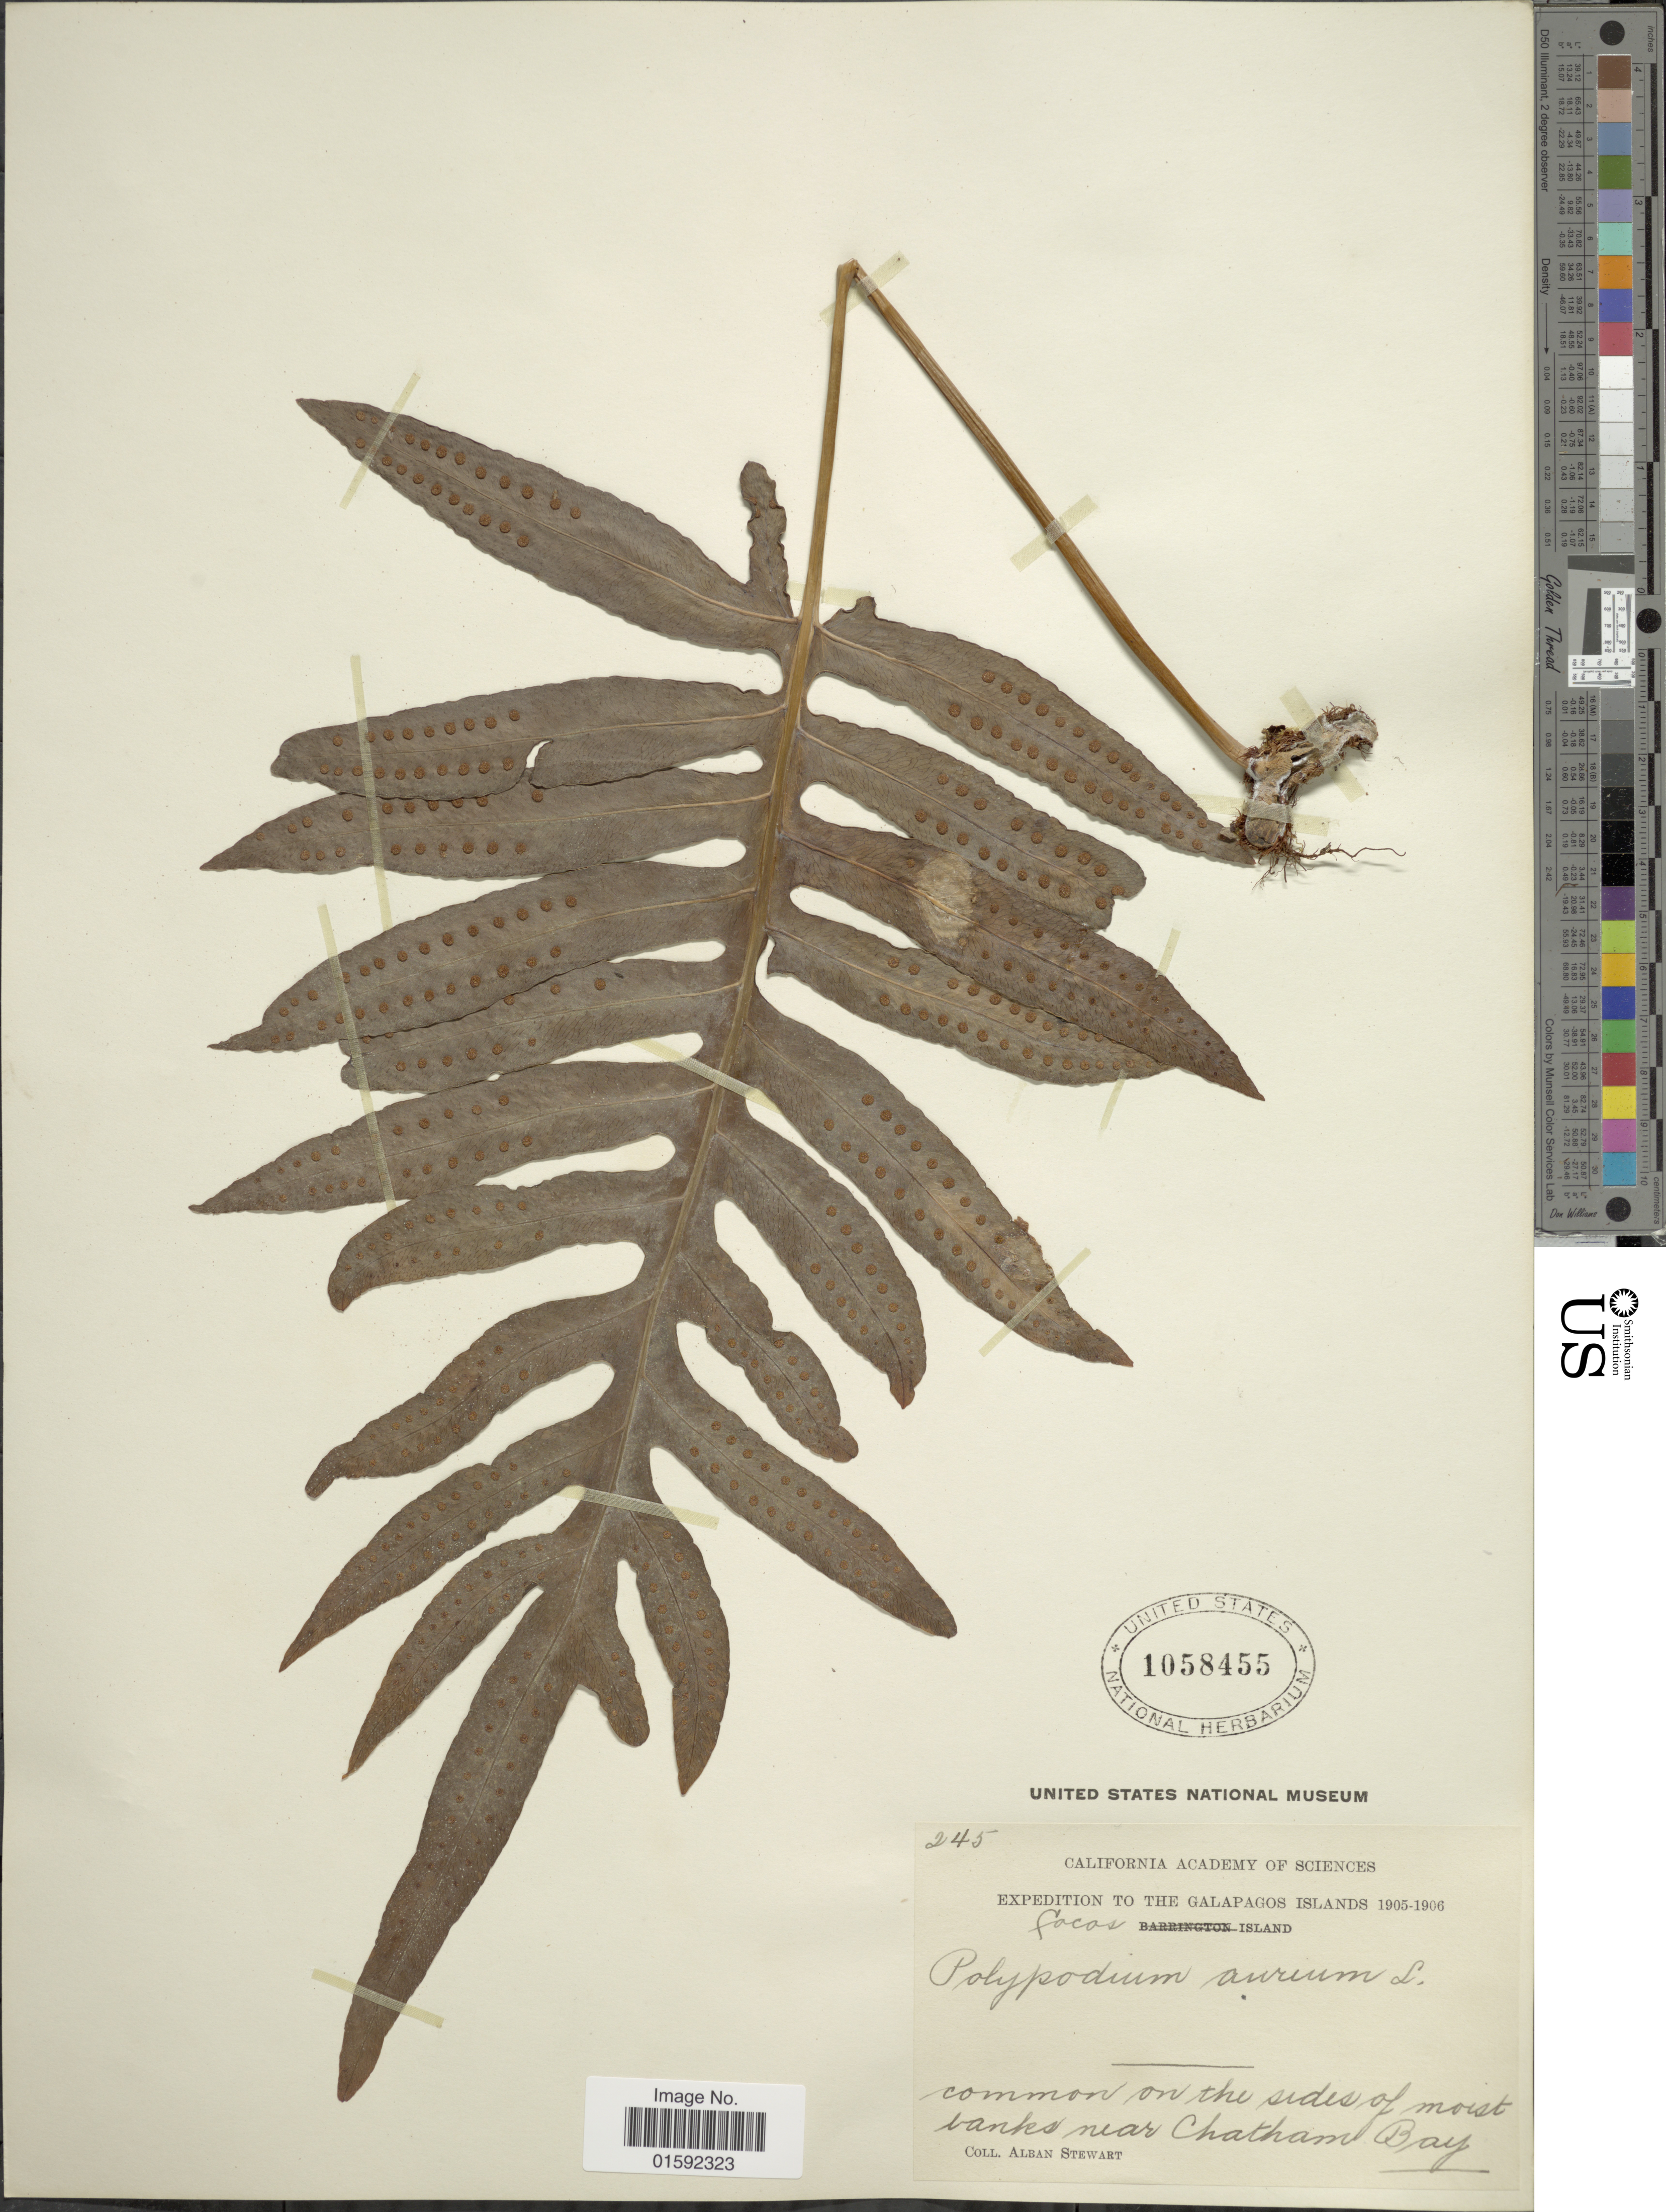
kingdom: Plantae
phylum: Tracheophyta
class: Polypodiopsida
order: Polypodiales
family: Polypodiaceae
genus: Phlebodium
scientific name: Phlebodium pseudoaureum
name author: (Cav.) Lellinger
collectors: A. Stewart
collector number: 245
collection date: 1905/1906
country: Ecuador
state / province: Colón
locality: The Galapagos Islands, Cocos Island, near Chatham Bay.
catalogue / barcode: US 1058455